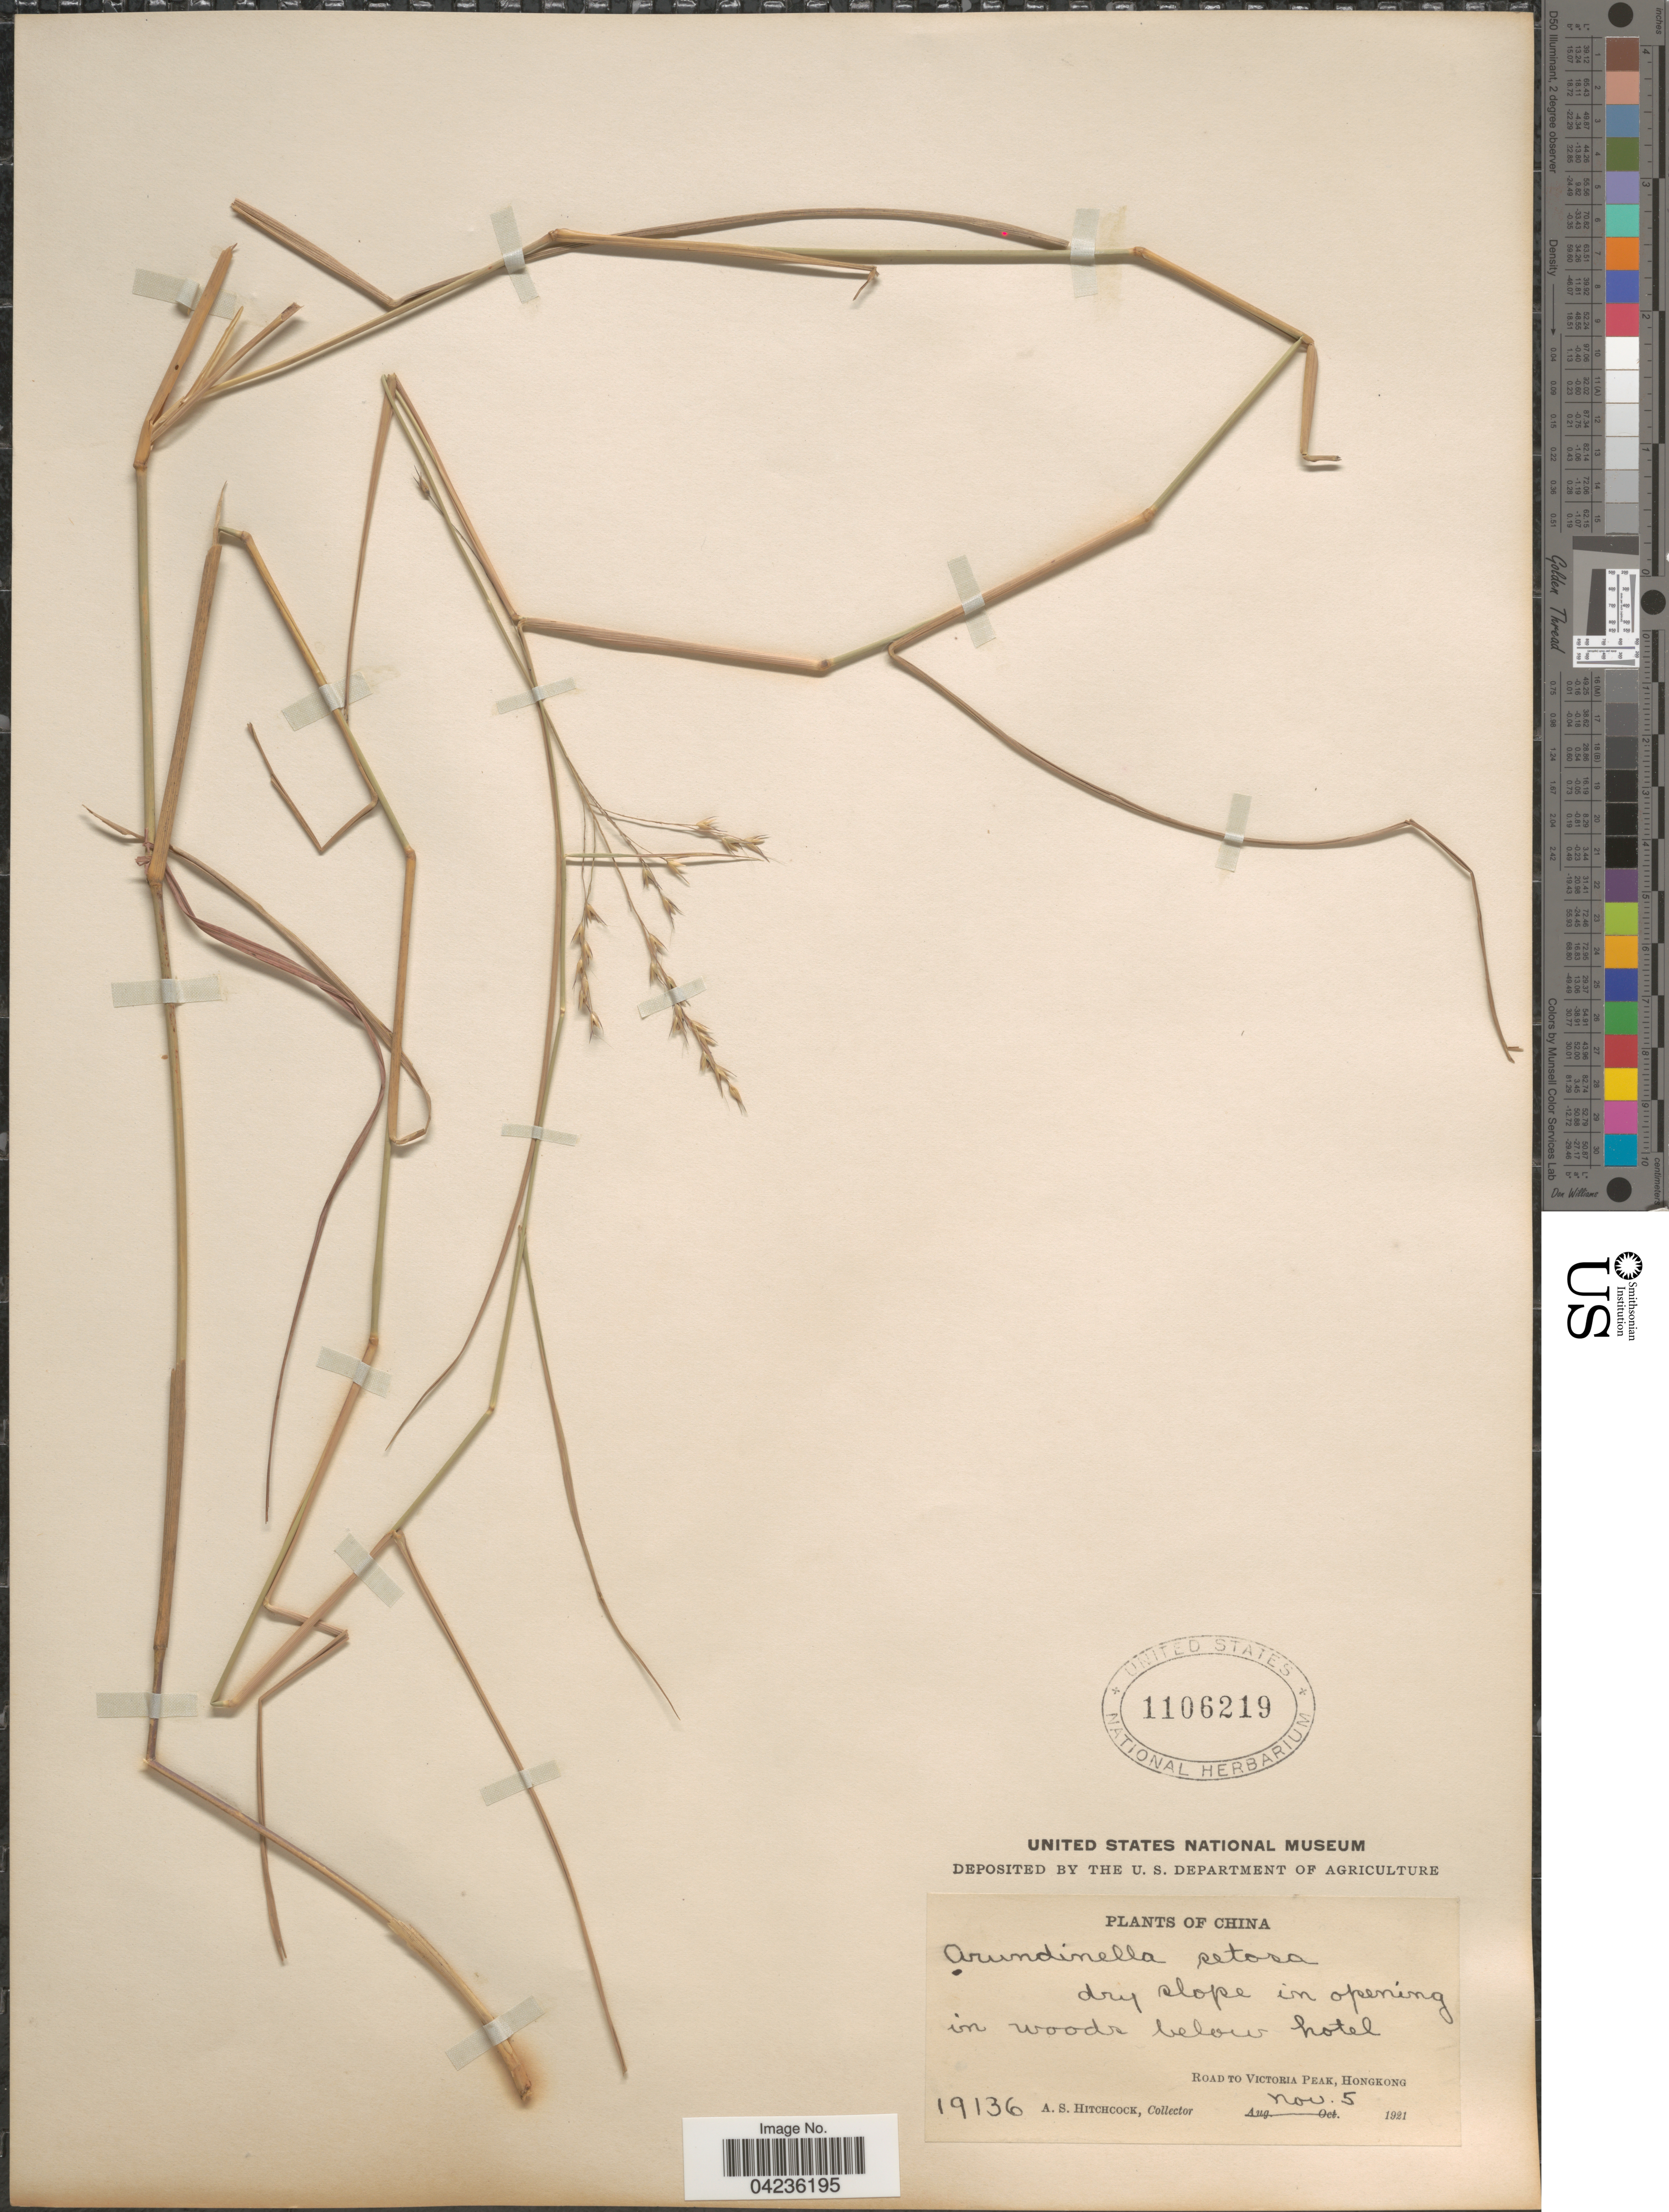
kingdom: Plantae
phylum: Tracheophyta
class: Liliopsida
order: Poales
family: Poaceae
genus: Arundinella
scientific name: Arundinella setosa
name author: Trin.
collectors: A. S. Hitchcock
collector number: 19136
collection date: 1921-11-05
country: China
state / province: Hong Kong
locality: Road to Victoria Peak, Hong Kong.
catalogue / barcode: US 1106219